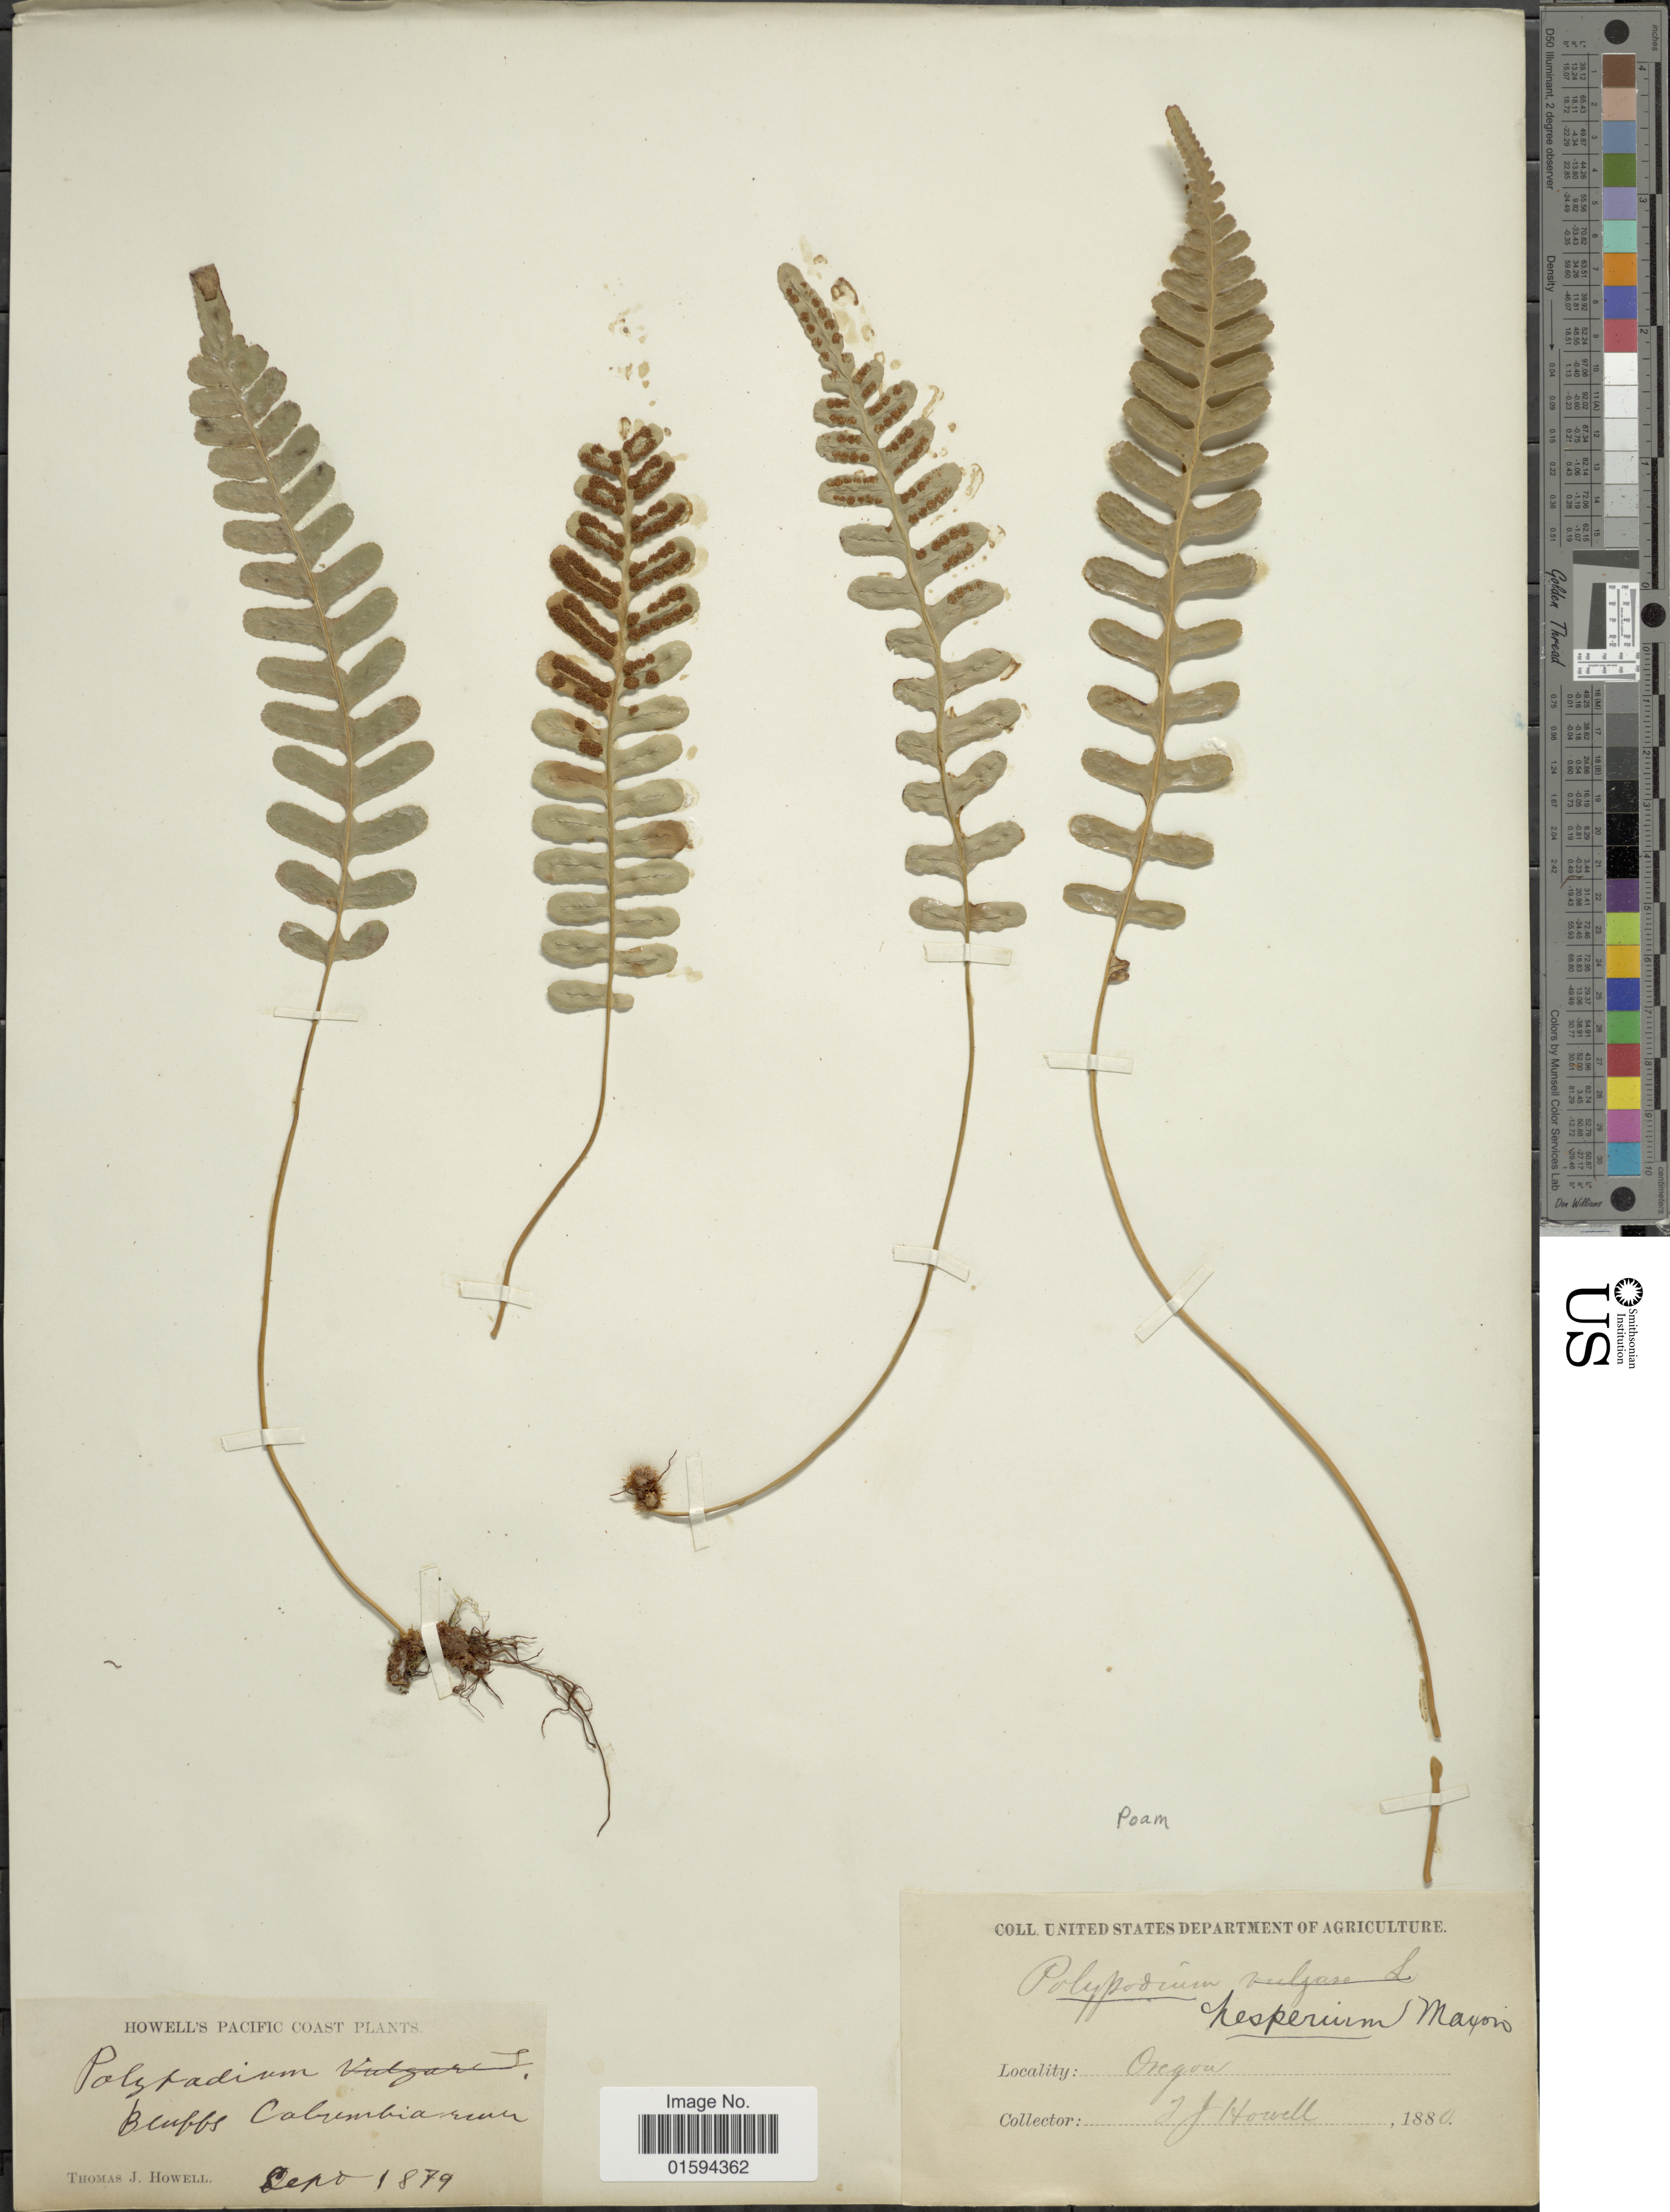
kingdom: Plantae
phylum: Tracheophyta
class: Polypodiopsida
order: Polypodiales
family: Polypodiaceae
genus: Polypodium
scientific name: Polypodium amorphum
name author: Suksd.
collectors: T. J. Howell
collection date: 1879-09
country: United States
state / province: Oregon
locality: Bluffs Columbia river, Pacific Coast.